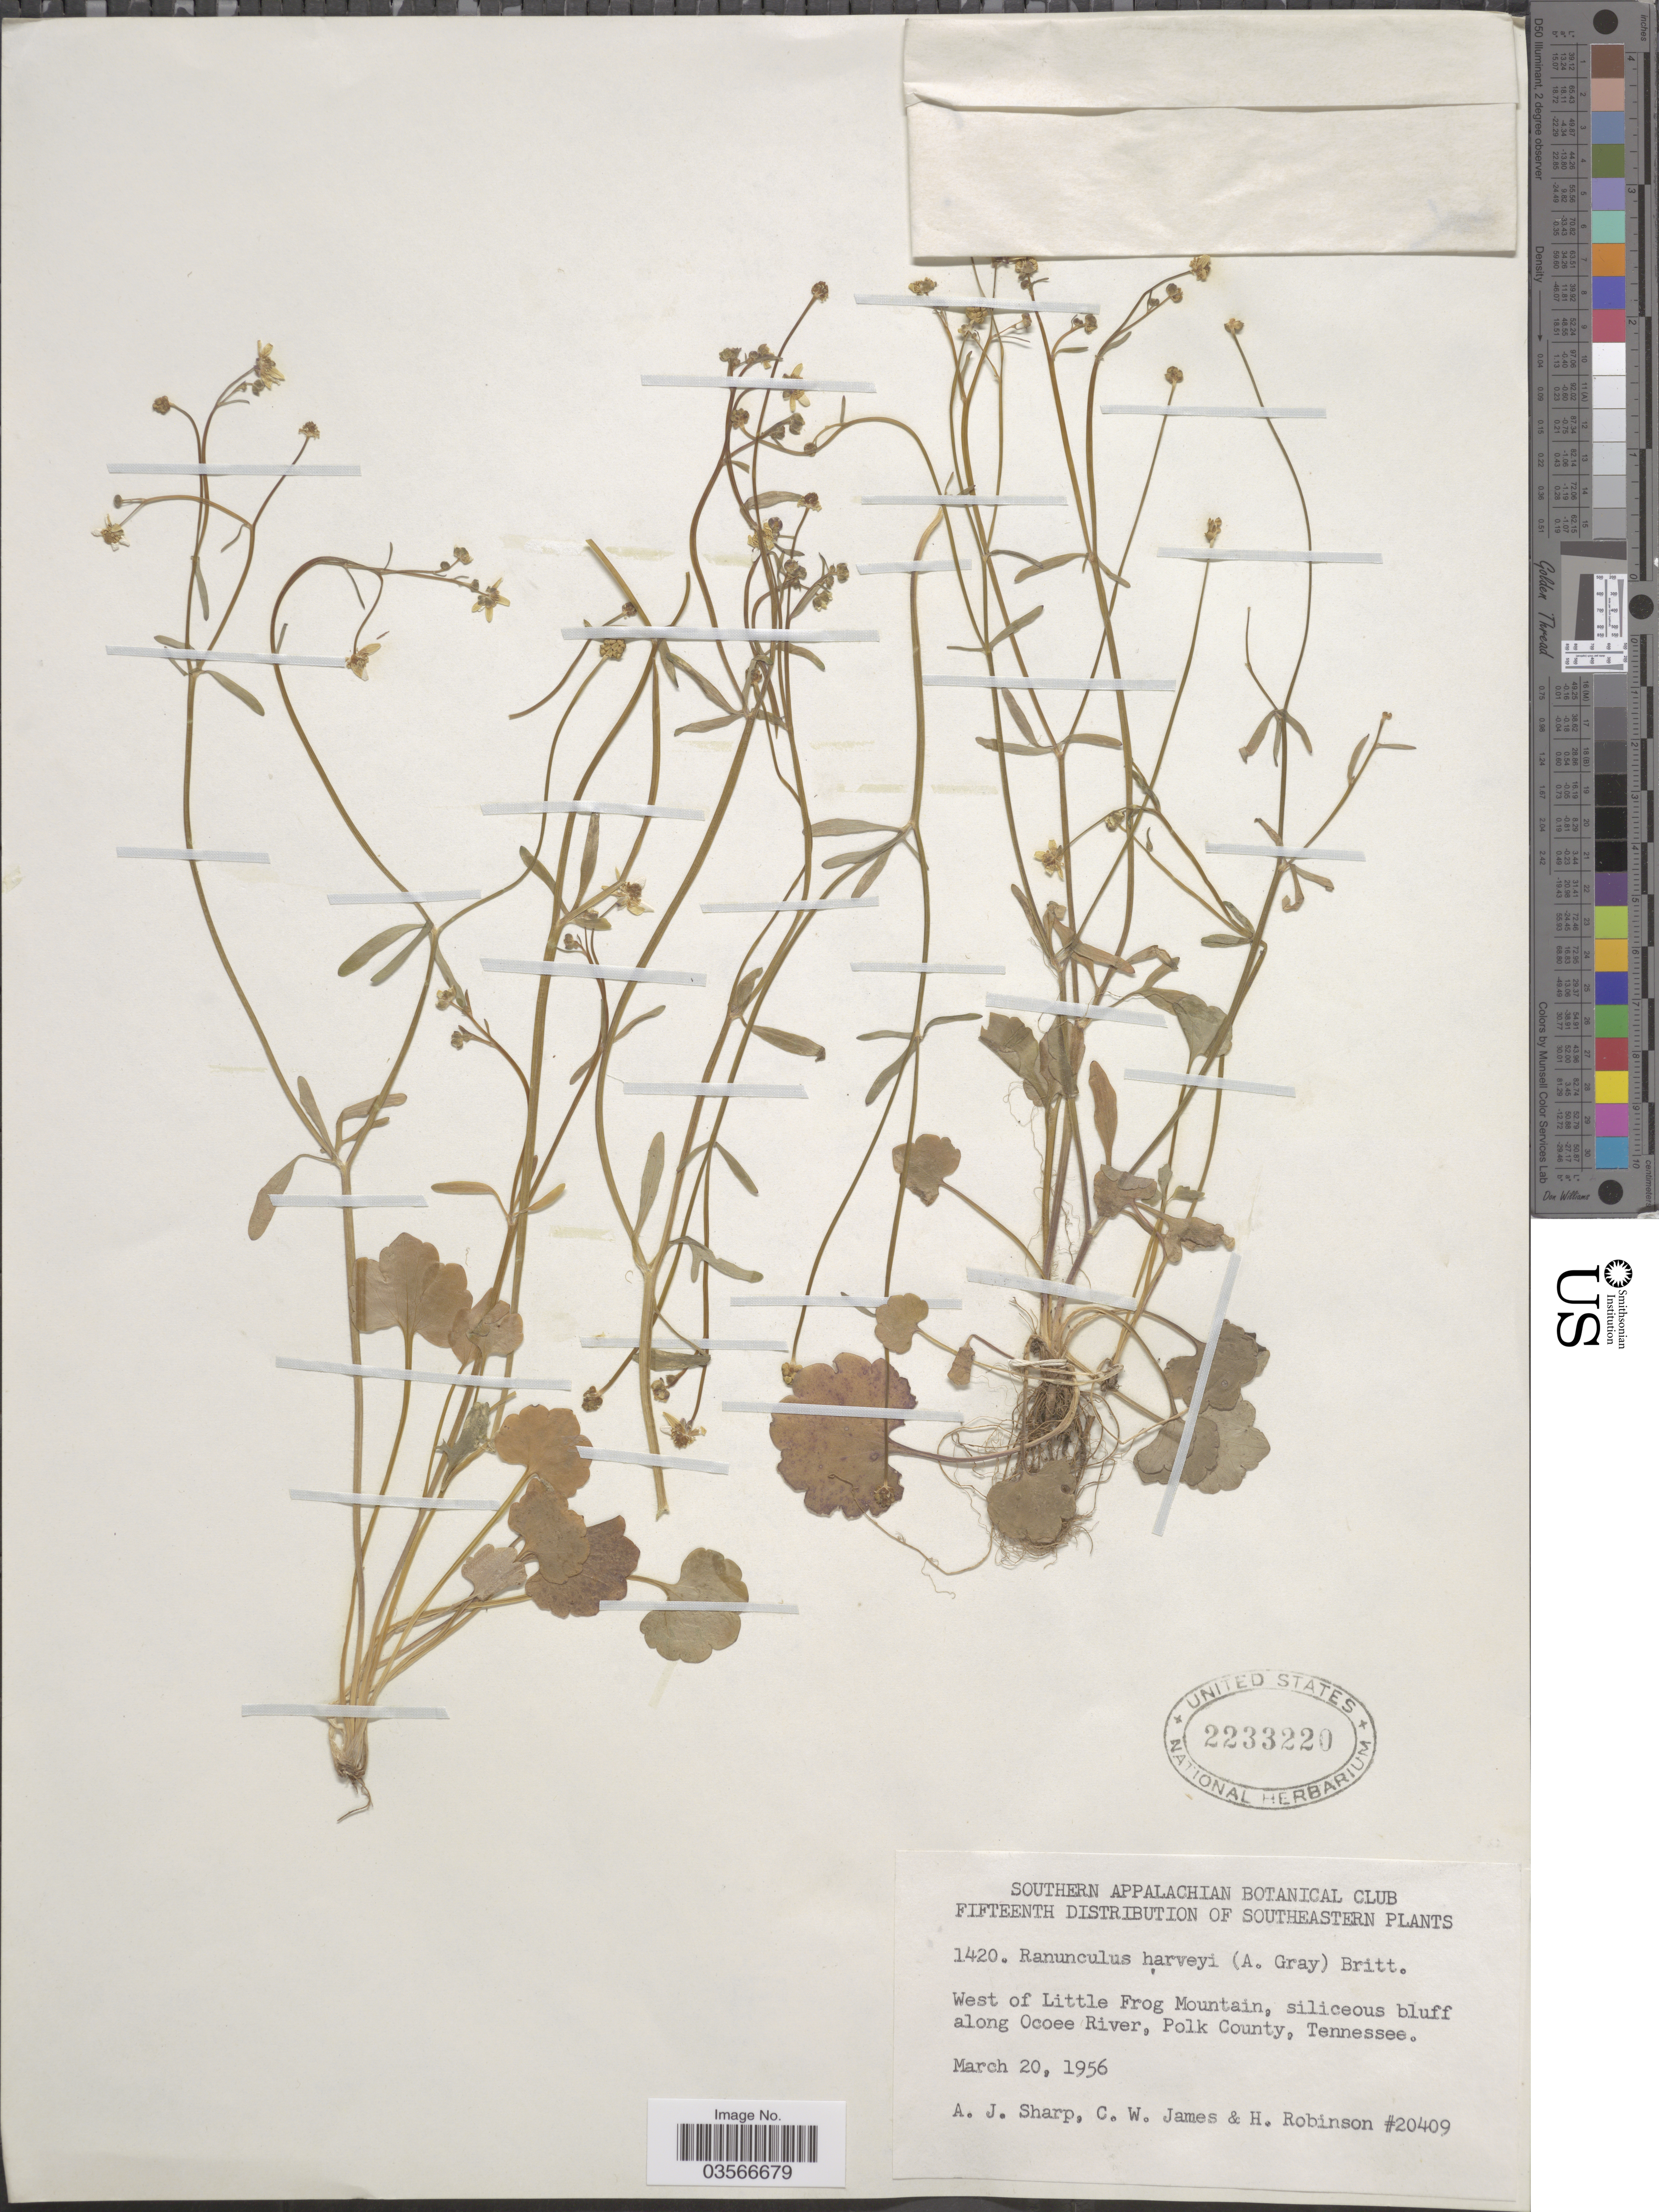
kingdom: Plantae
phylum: Tracheophyta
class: Magnoliopsida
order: Ranunculales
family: Ranunculaceae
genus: Ranunculus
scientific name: Ranunculus harveyi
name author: (A. Gray) Britton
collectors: A. J. Sharp, C. W. James & H. Robinson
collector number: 20409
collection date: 1956-03-20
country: United States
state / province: Tennessee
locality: West of Little Frog Mountain, siliceous bluff along Ocoee River, Polk County.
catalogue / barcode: US 2233220